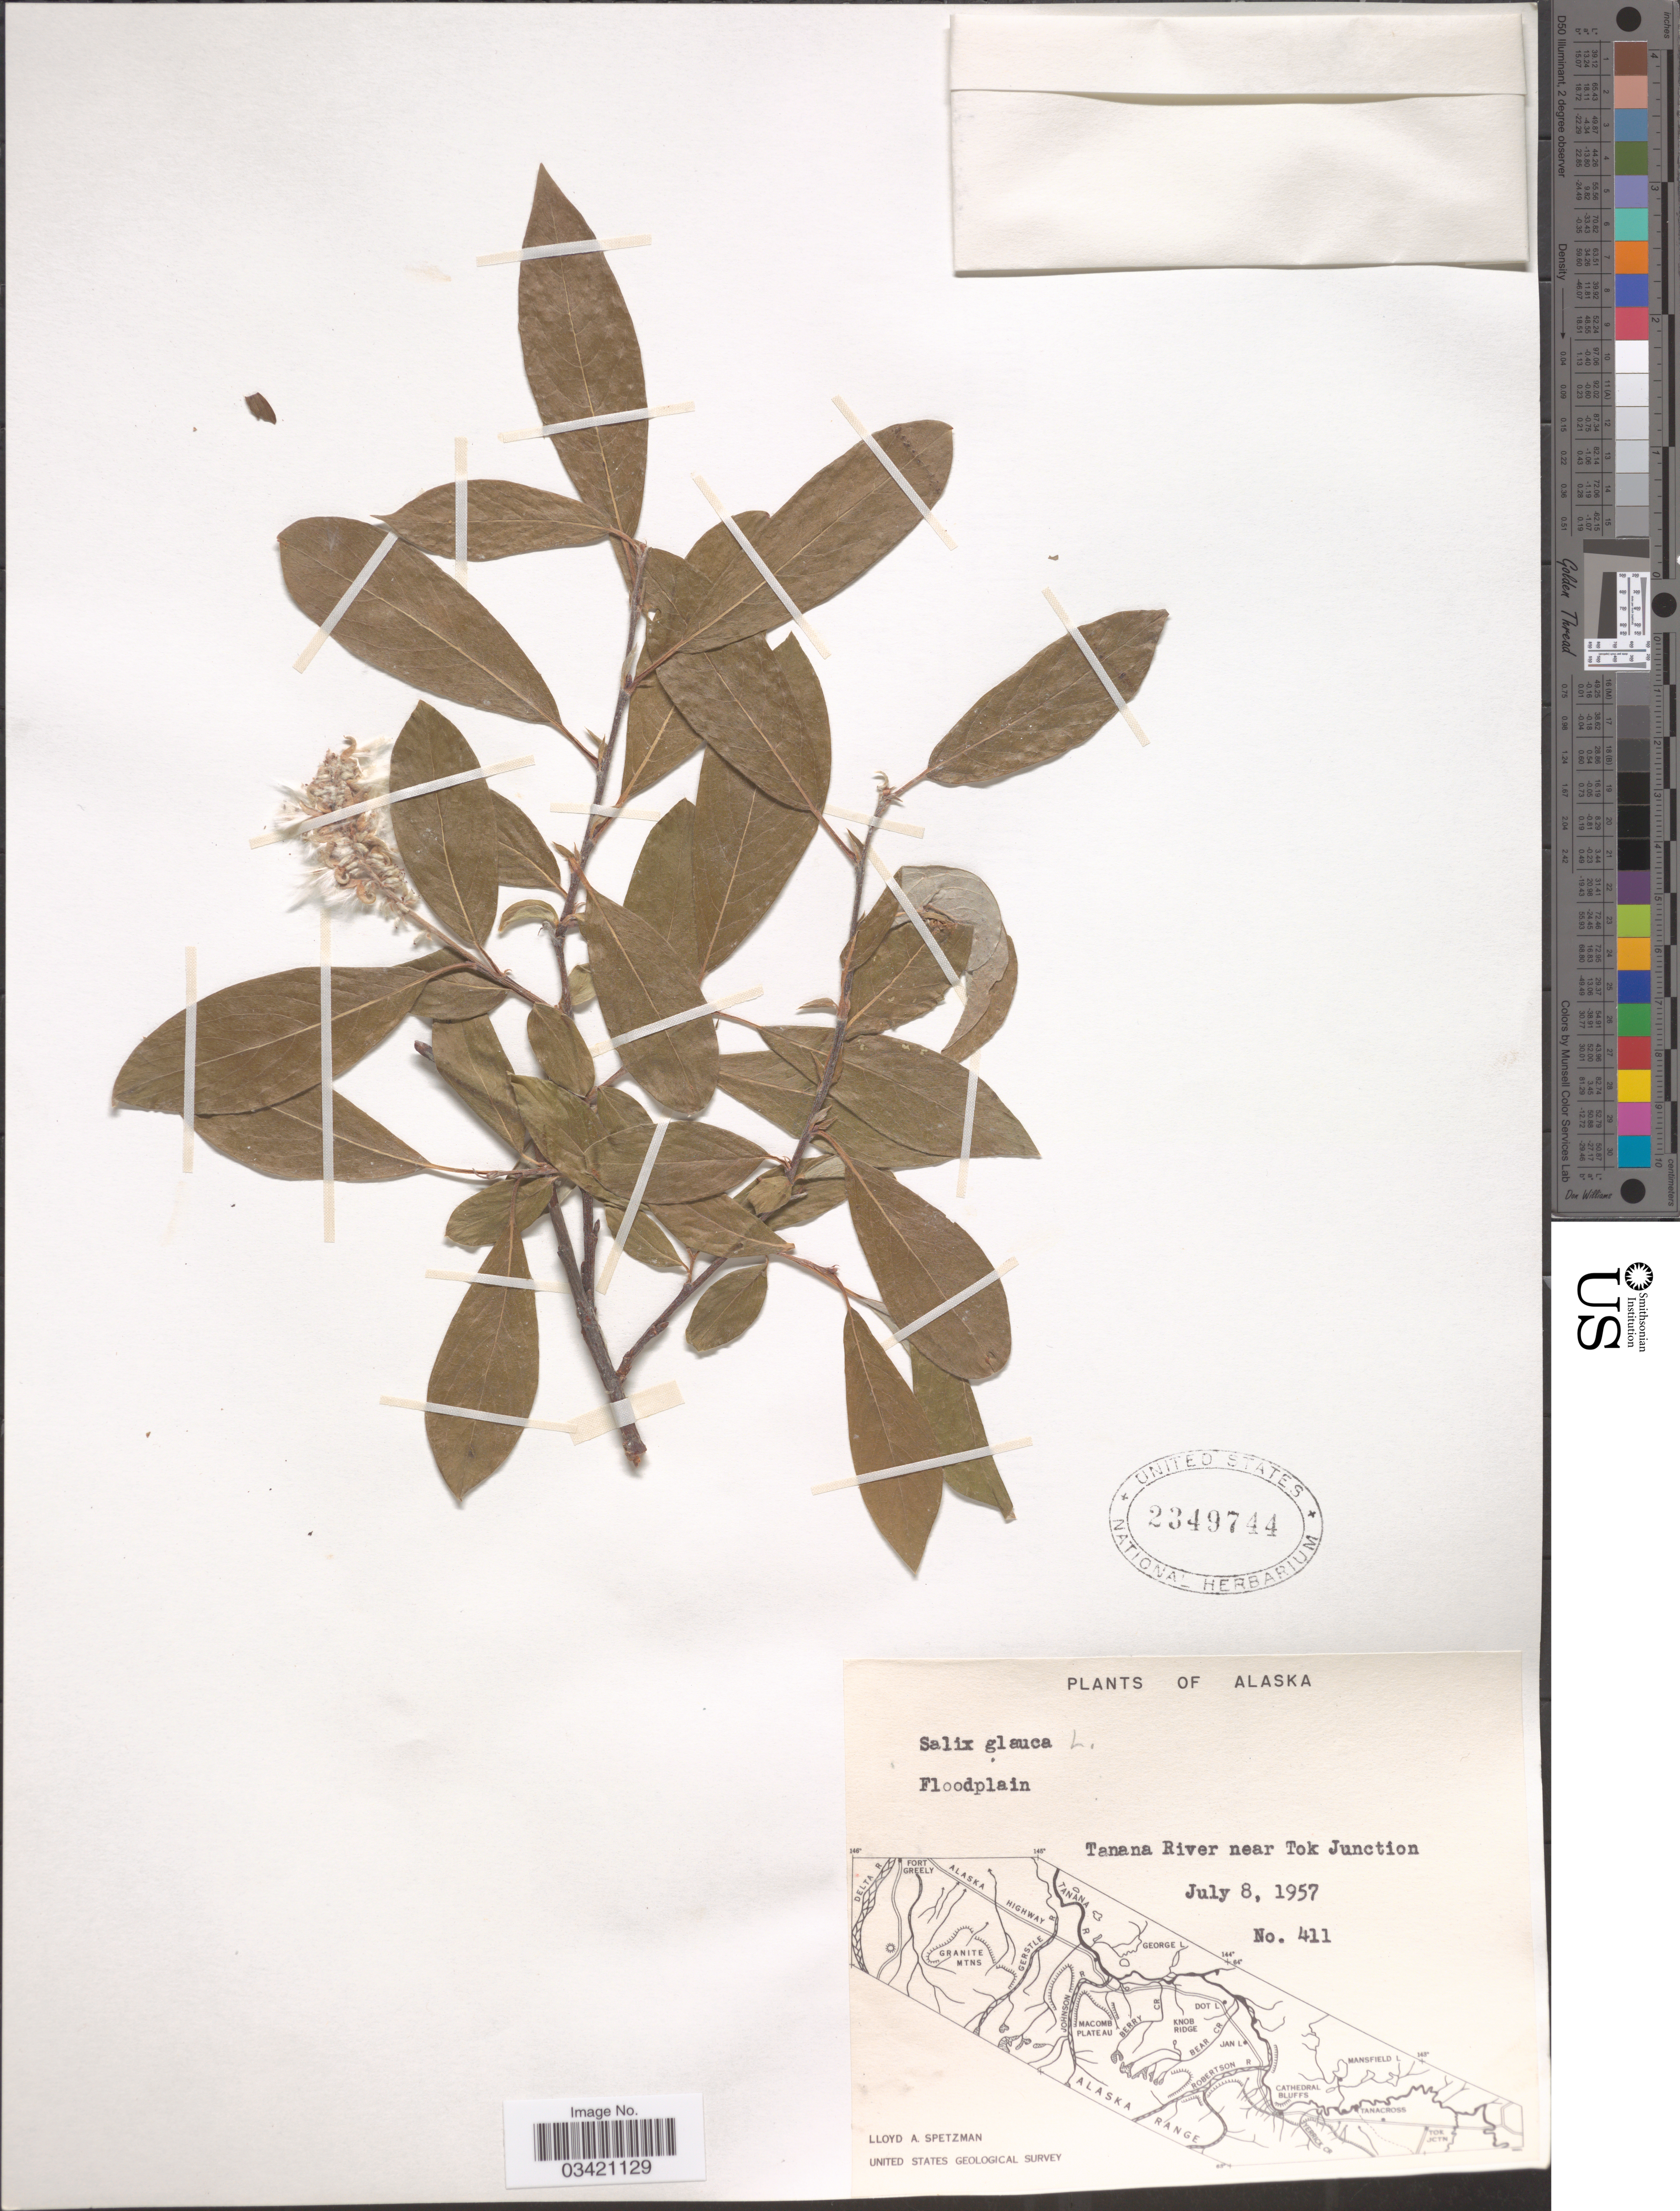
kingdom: Plantae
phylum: Tracheophyta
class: Magnoliopsida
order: Malpighiales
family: Salicaceae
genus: Salix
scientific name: Salix glauca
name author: L.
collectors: L. Spetzman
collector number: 411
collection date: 1957-07-08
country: United States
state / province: Alaska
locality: Tanana River near Tok Junction.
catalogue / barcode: US 2349744